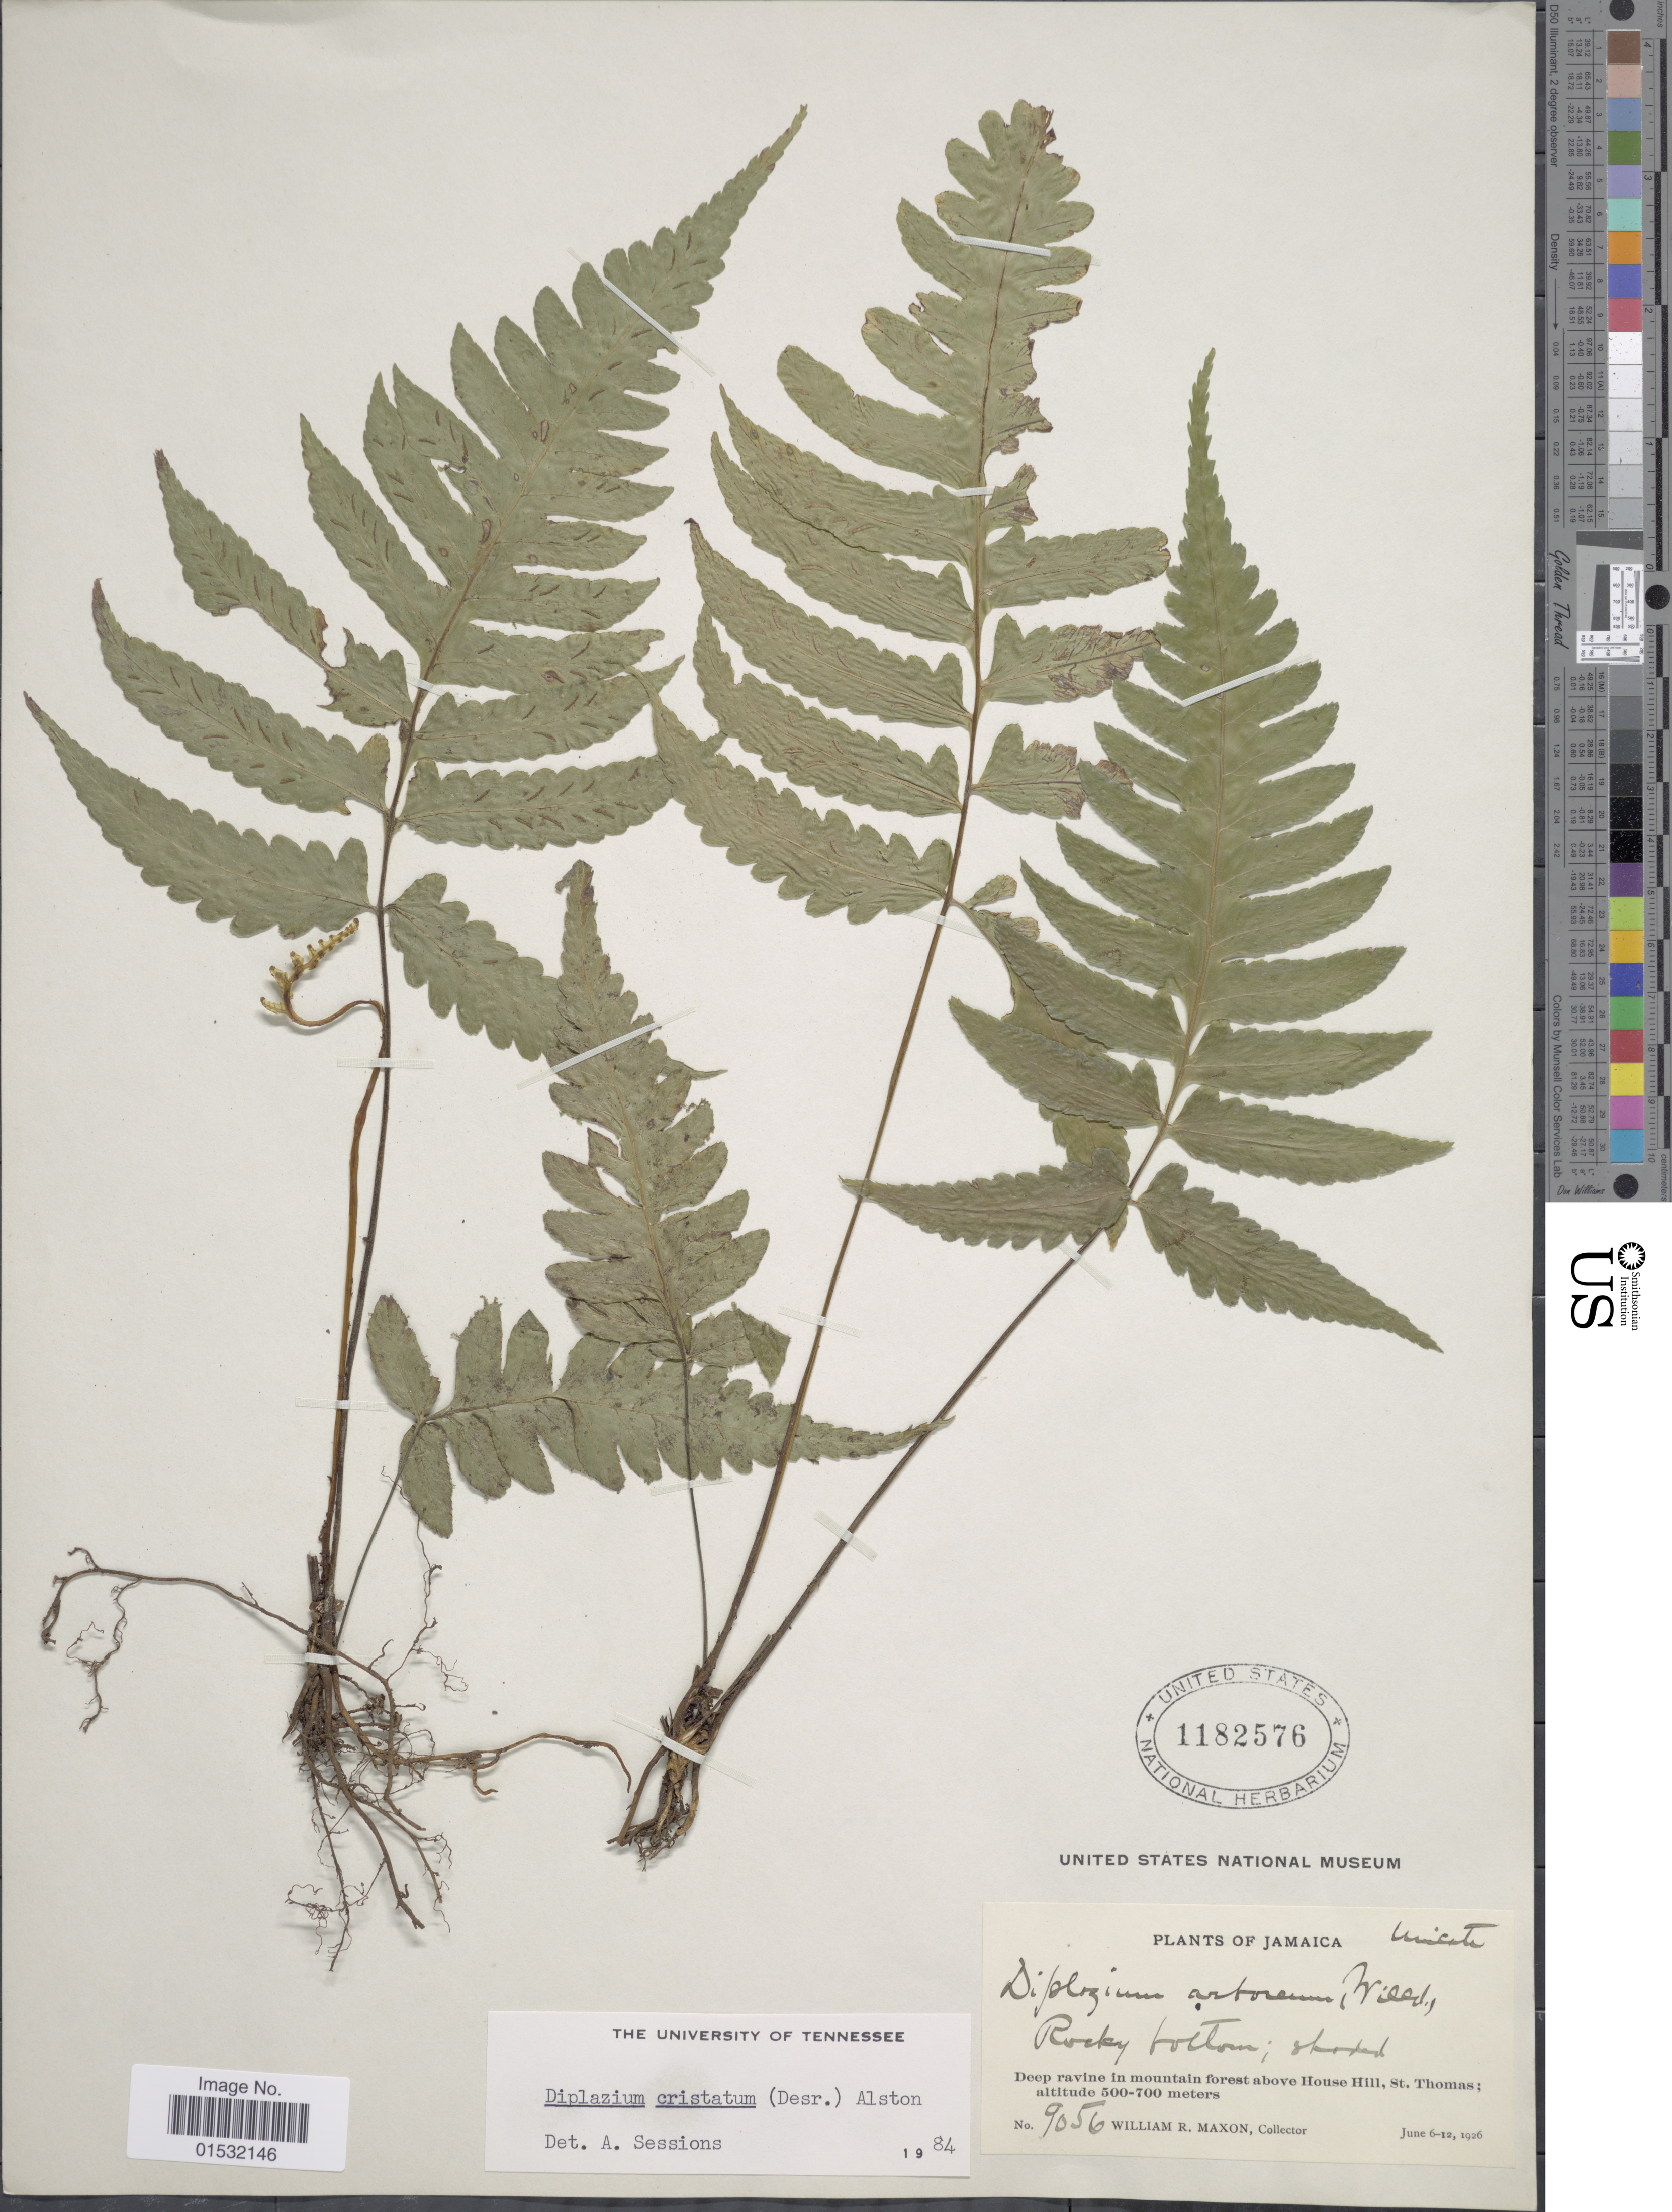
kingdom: Plantae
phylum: Tracheophyta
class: Polypodiopsida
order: Polypodiales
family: Athyriaceae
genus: Diplazium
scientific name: Diplazium cristatum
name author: (Desr.) Alston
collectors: W. R. Maxon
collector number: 9056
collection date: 1926-06-06/1926-06-12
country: Jamaica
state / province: Saint Thomas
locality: Deep ravine in mountain forest above House Hill, St. Thomas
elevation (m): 500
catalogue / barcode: US 1182576